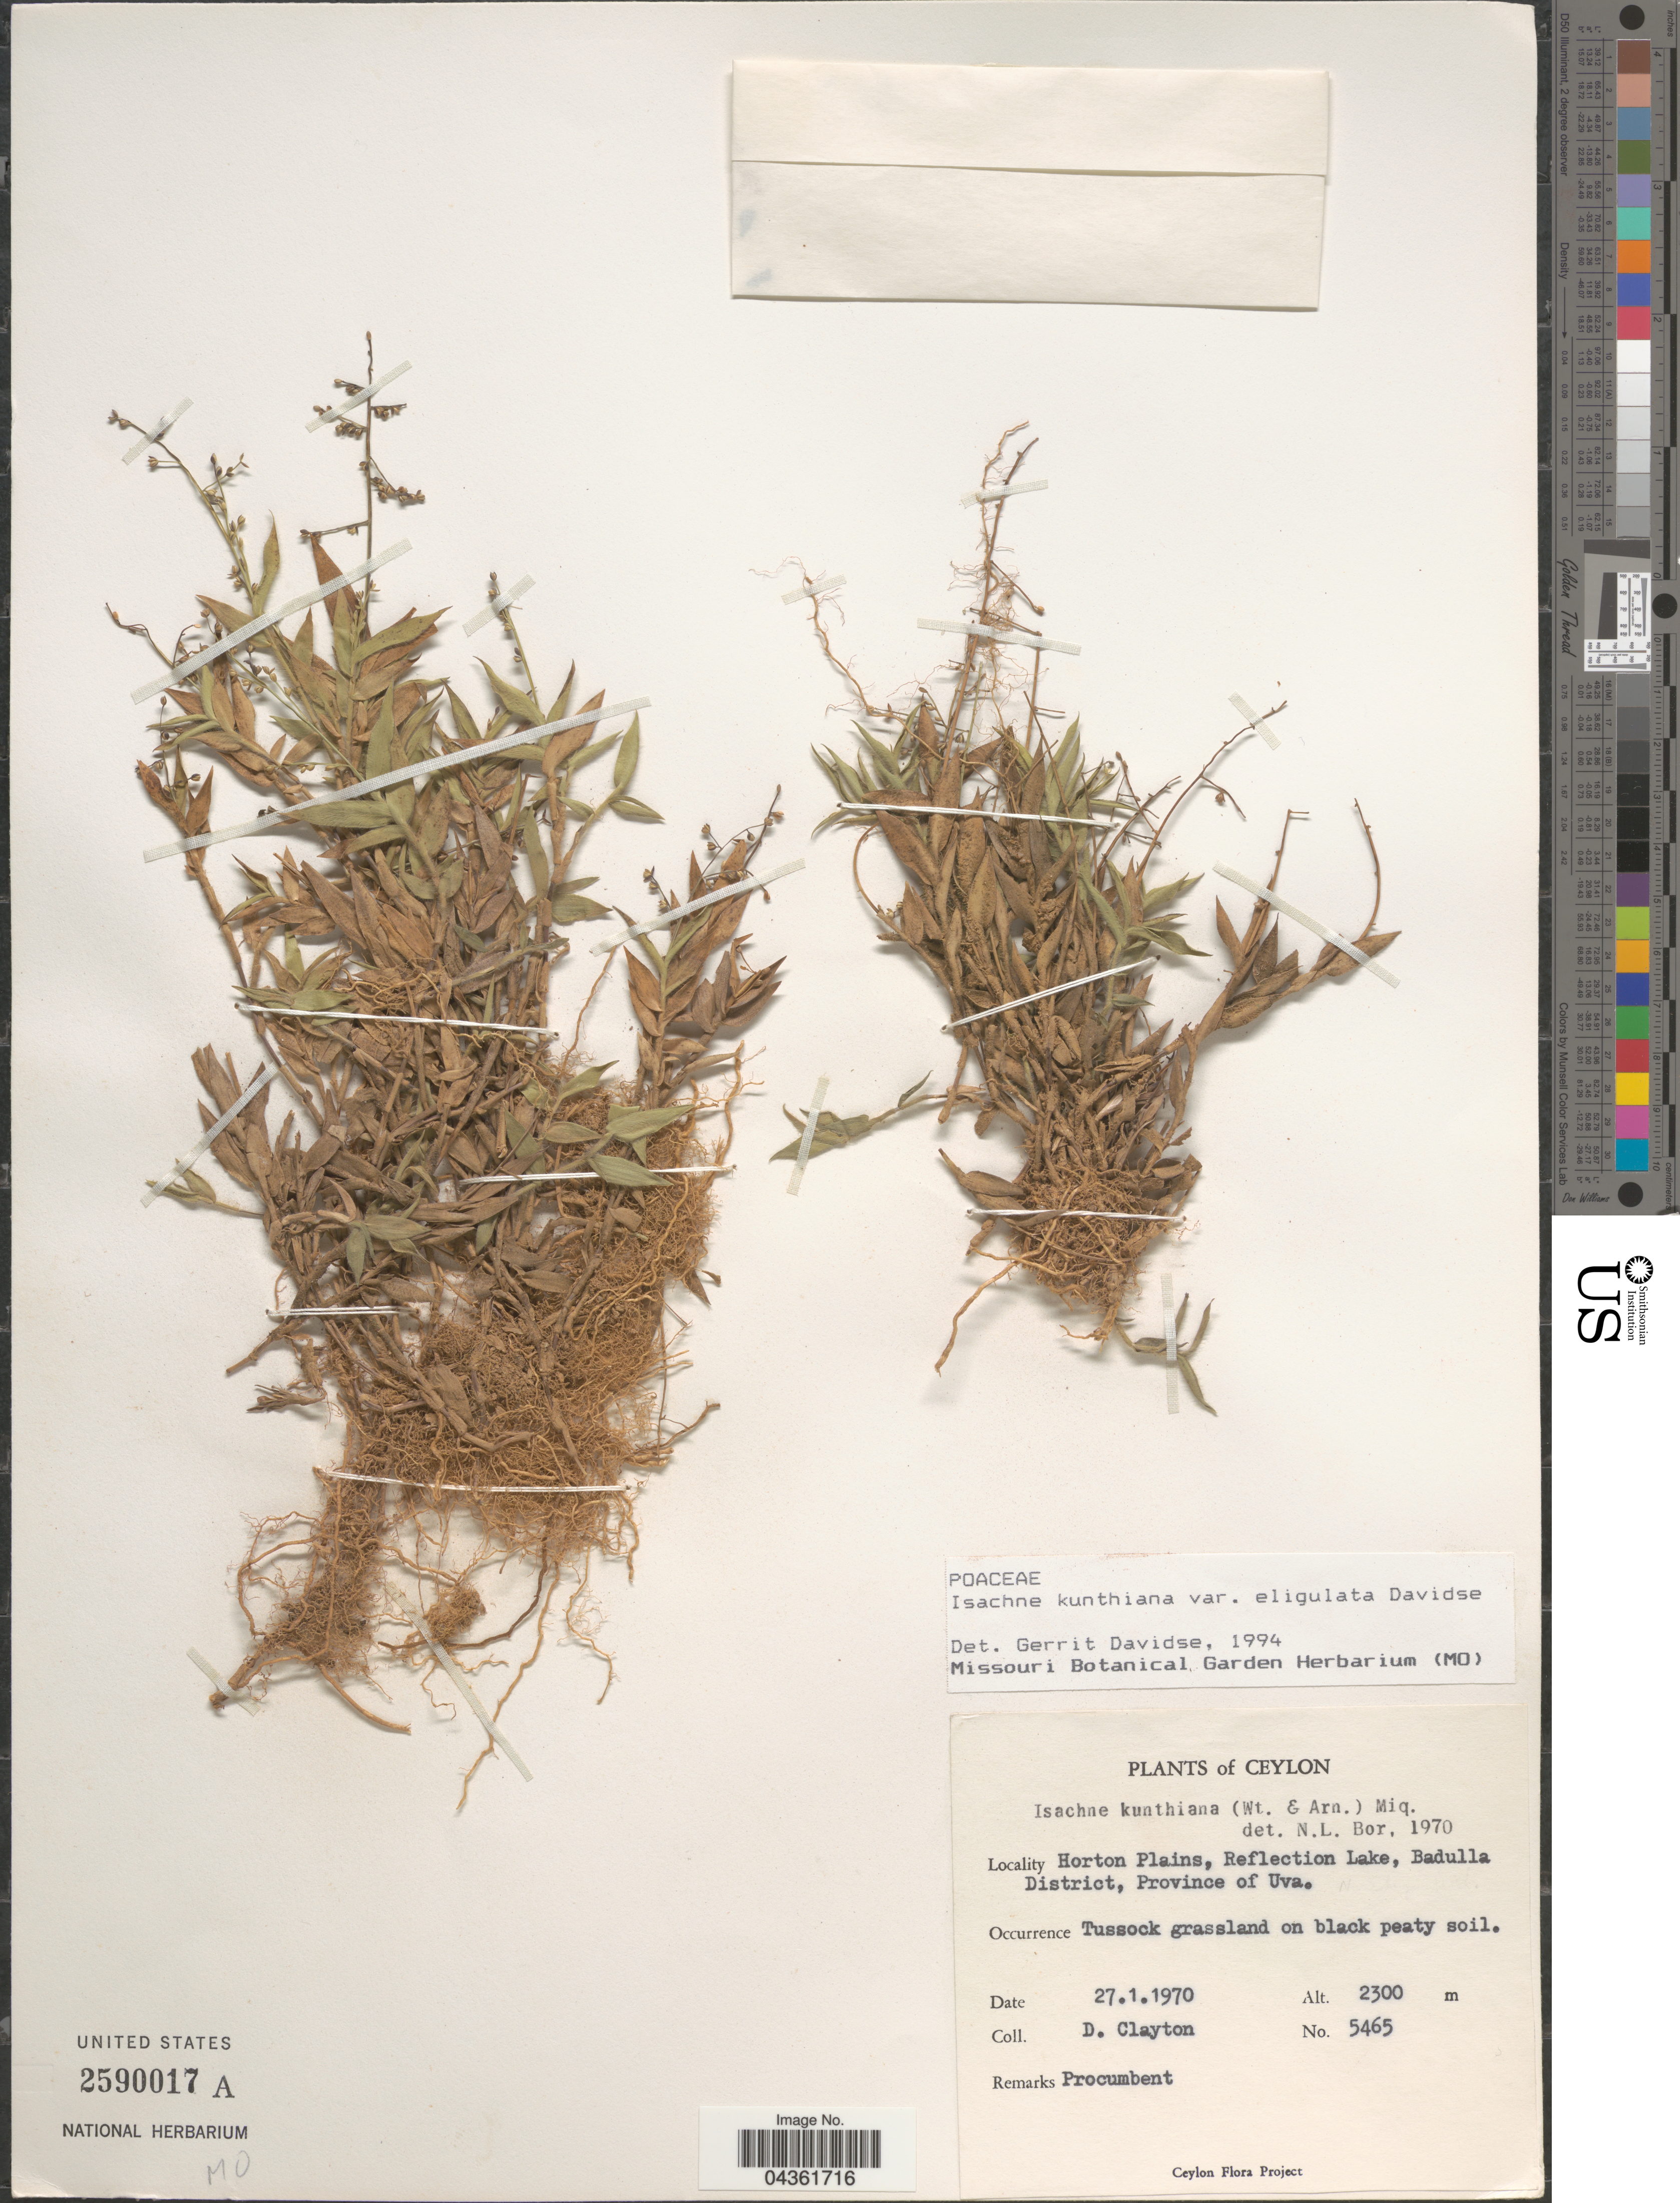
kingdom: Plantae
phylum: Tracheophyta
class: Liliopsida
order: Poales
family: Poaceae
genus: Isachne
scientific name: Isachne kunthiana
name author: (Wight & Arn. ex Steud.) Miq.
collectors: D. Clayton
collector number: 5465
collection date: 1970-01-27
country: Sri Lanka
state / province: Uva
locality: Ceylon. Horton Plains, Reflection Lake, Badulla District.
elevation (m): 2300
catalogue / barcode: US 2590017A